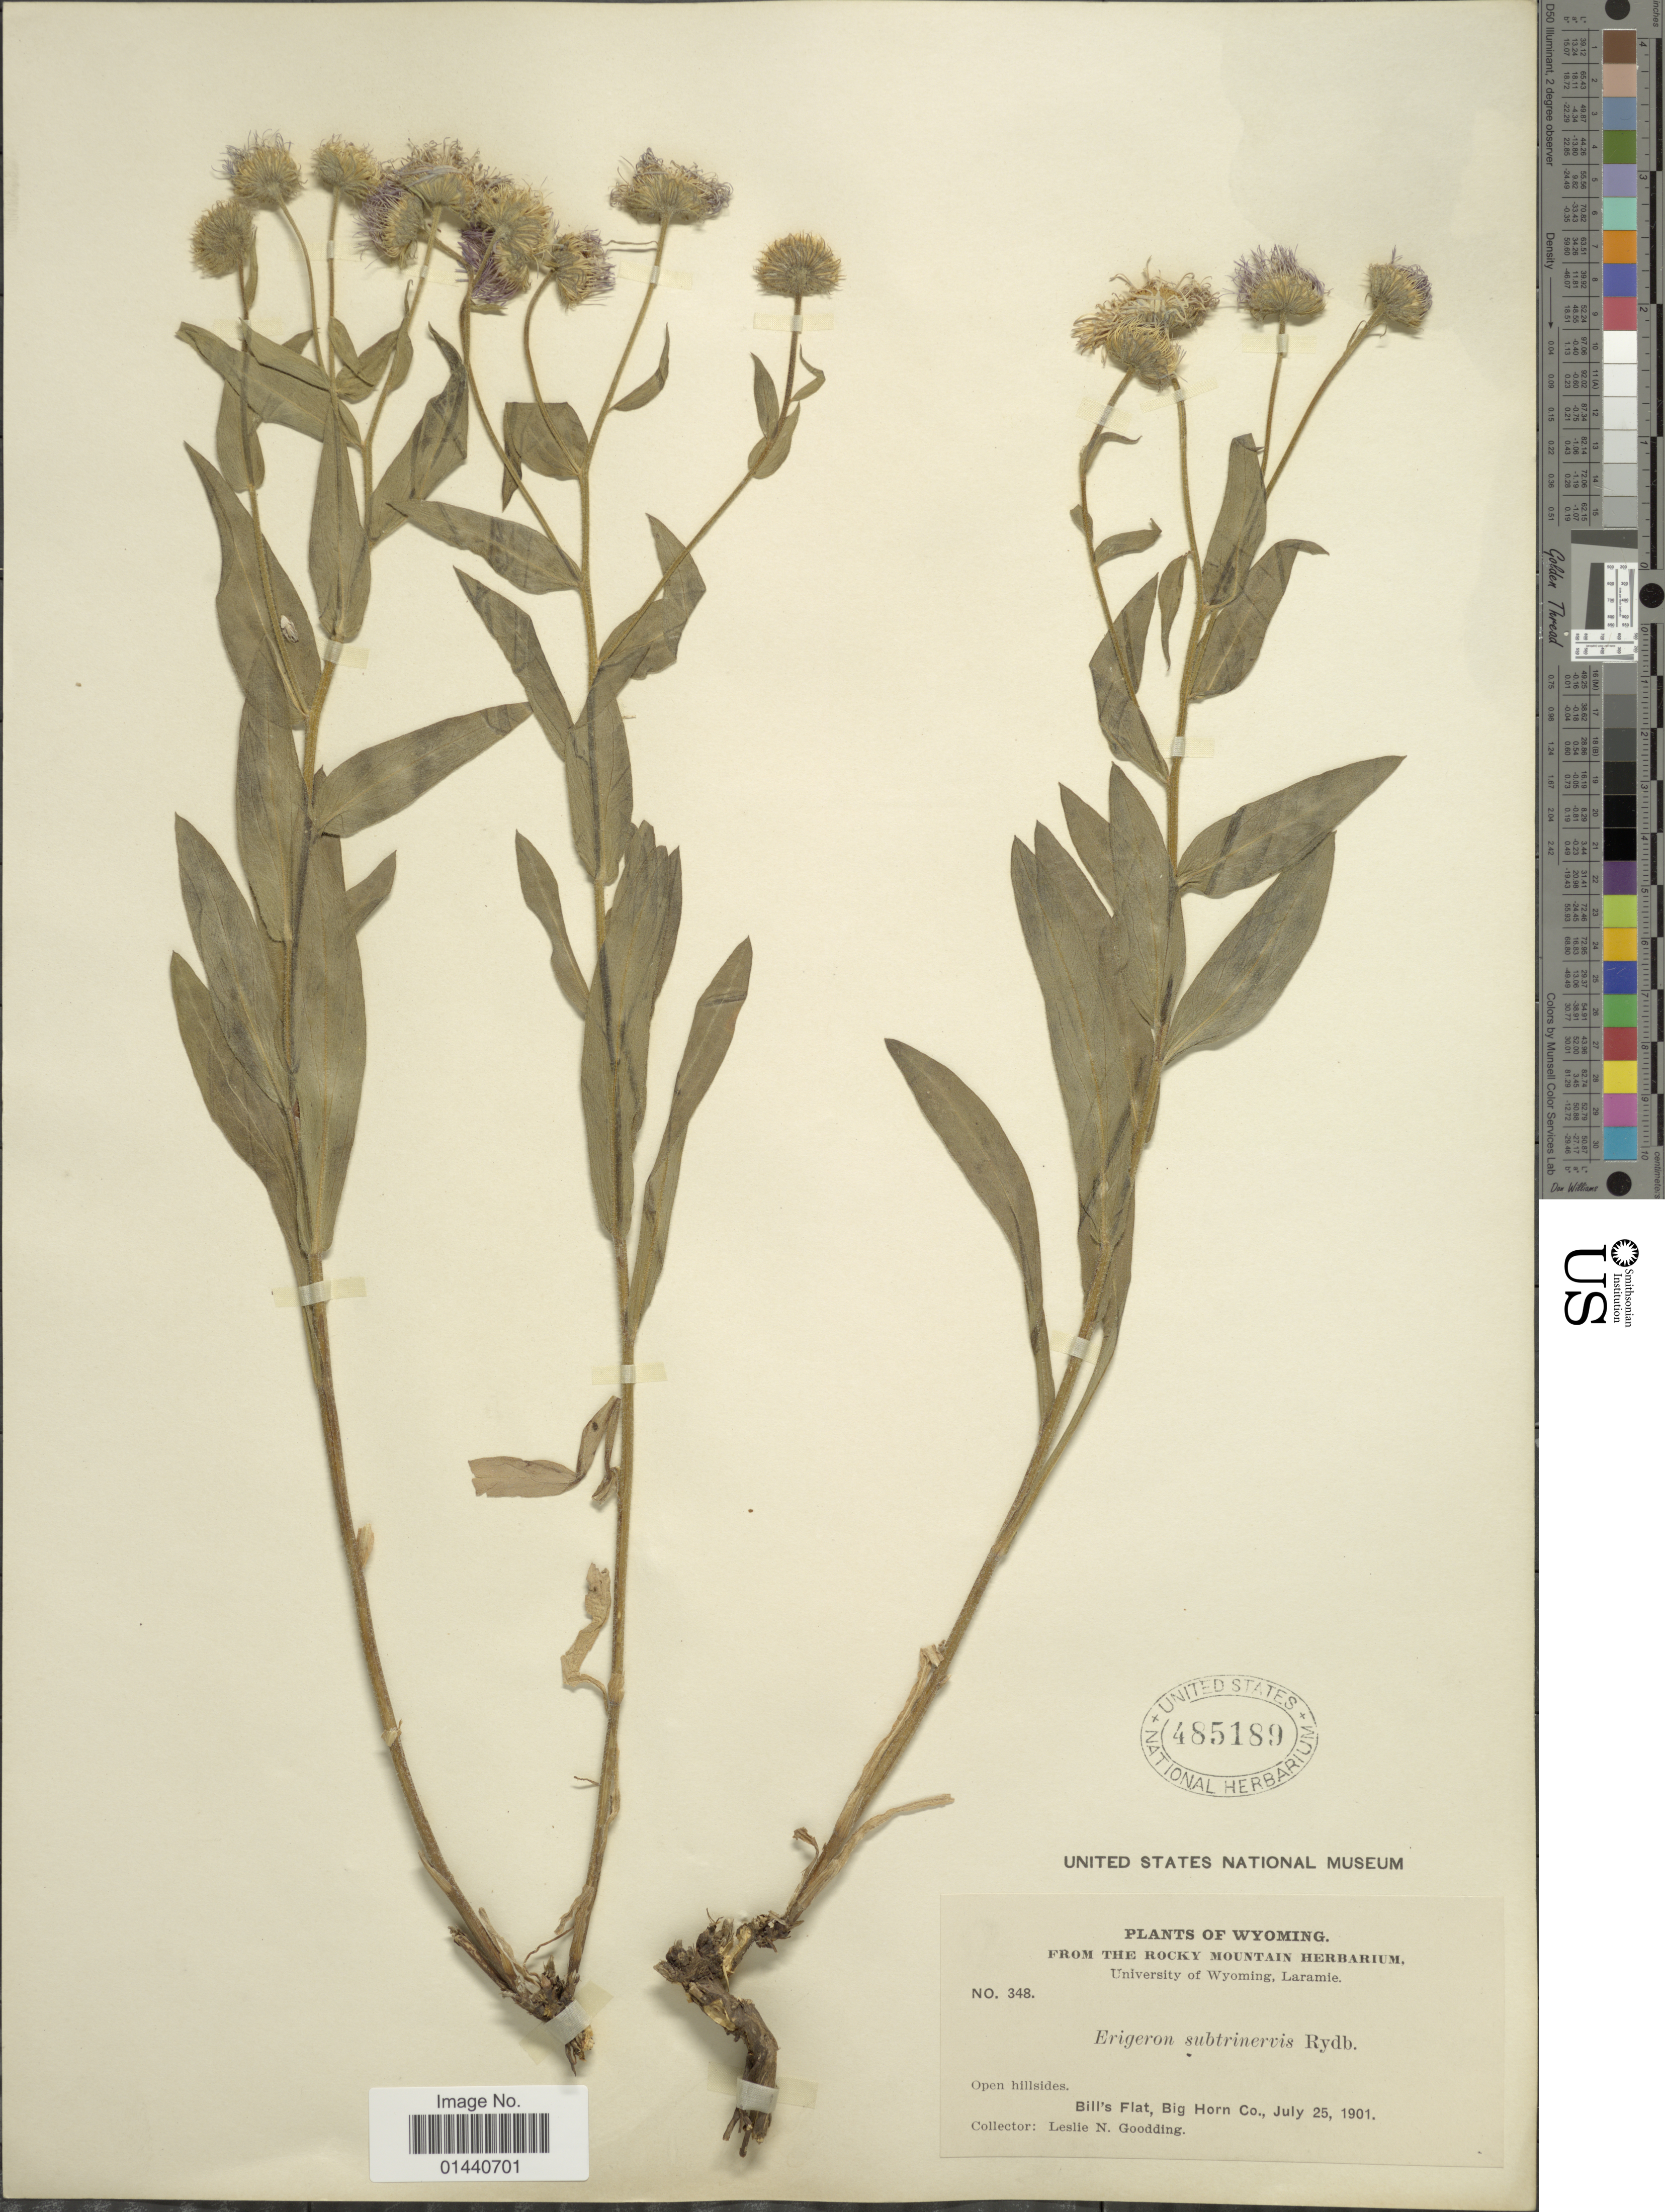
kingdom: Plantae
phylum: Tracheophyta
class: Magnoliopsida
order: Asterales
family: Asteraceae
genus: Erigeron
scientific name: Erigeron subtrinervis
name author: Rydb. ex Porter & Britton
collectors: L. N. Goodding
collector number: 348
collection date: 1901-07-25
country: United States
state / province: Wyoming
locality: Bill's Flat, Bog Horn Co.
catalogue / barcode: US 485189